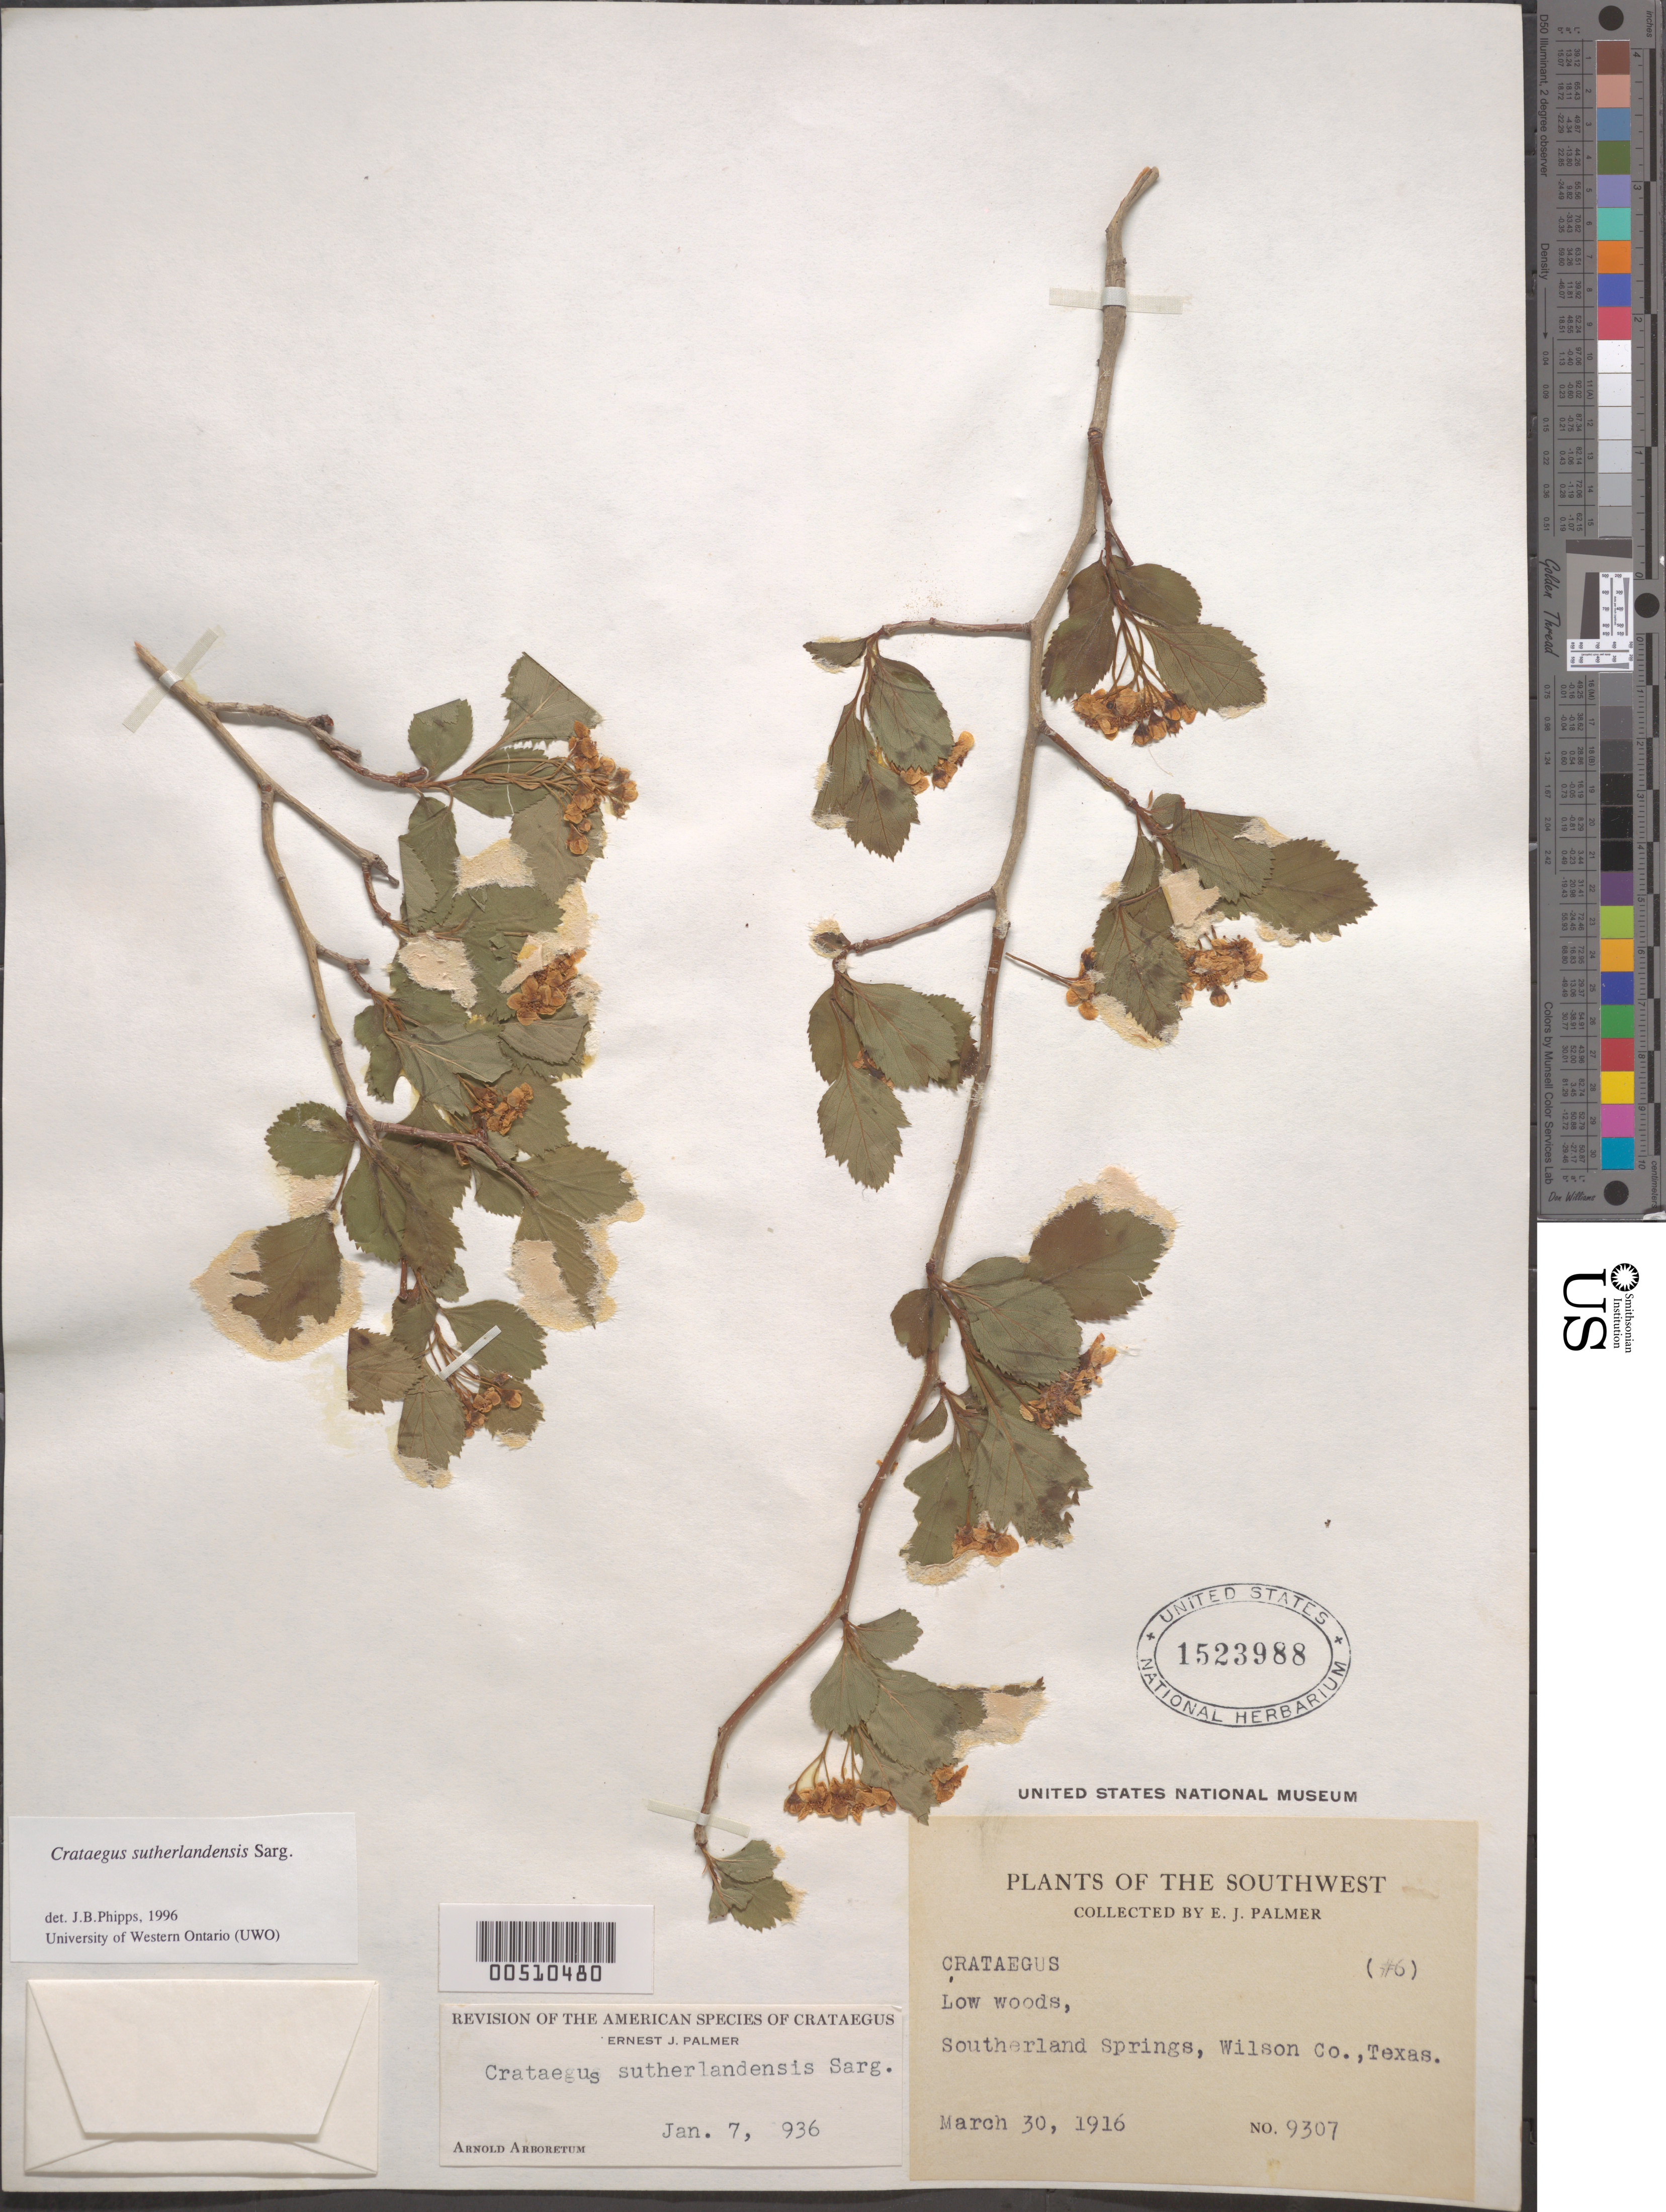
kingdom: Plantae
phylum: Tracheophyta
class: Magnoliopsida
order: Rosales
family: Rosaceae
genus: Crataegus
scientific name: Crataegus viridis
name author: L.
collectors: E. J. Palmer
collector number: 9307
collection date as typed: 30 Mar 1916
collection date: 1916-03-30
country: United States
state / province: Texas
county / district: Wilson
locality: Southerland Springs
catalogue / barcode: US 1523988